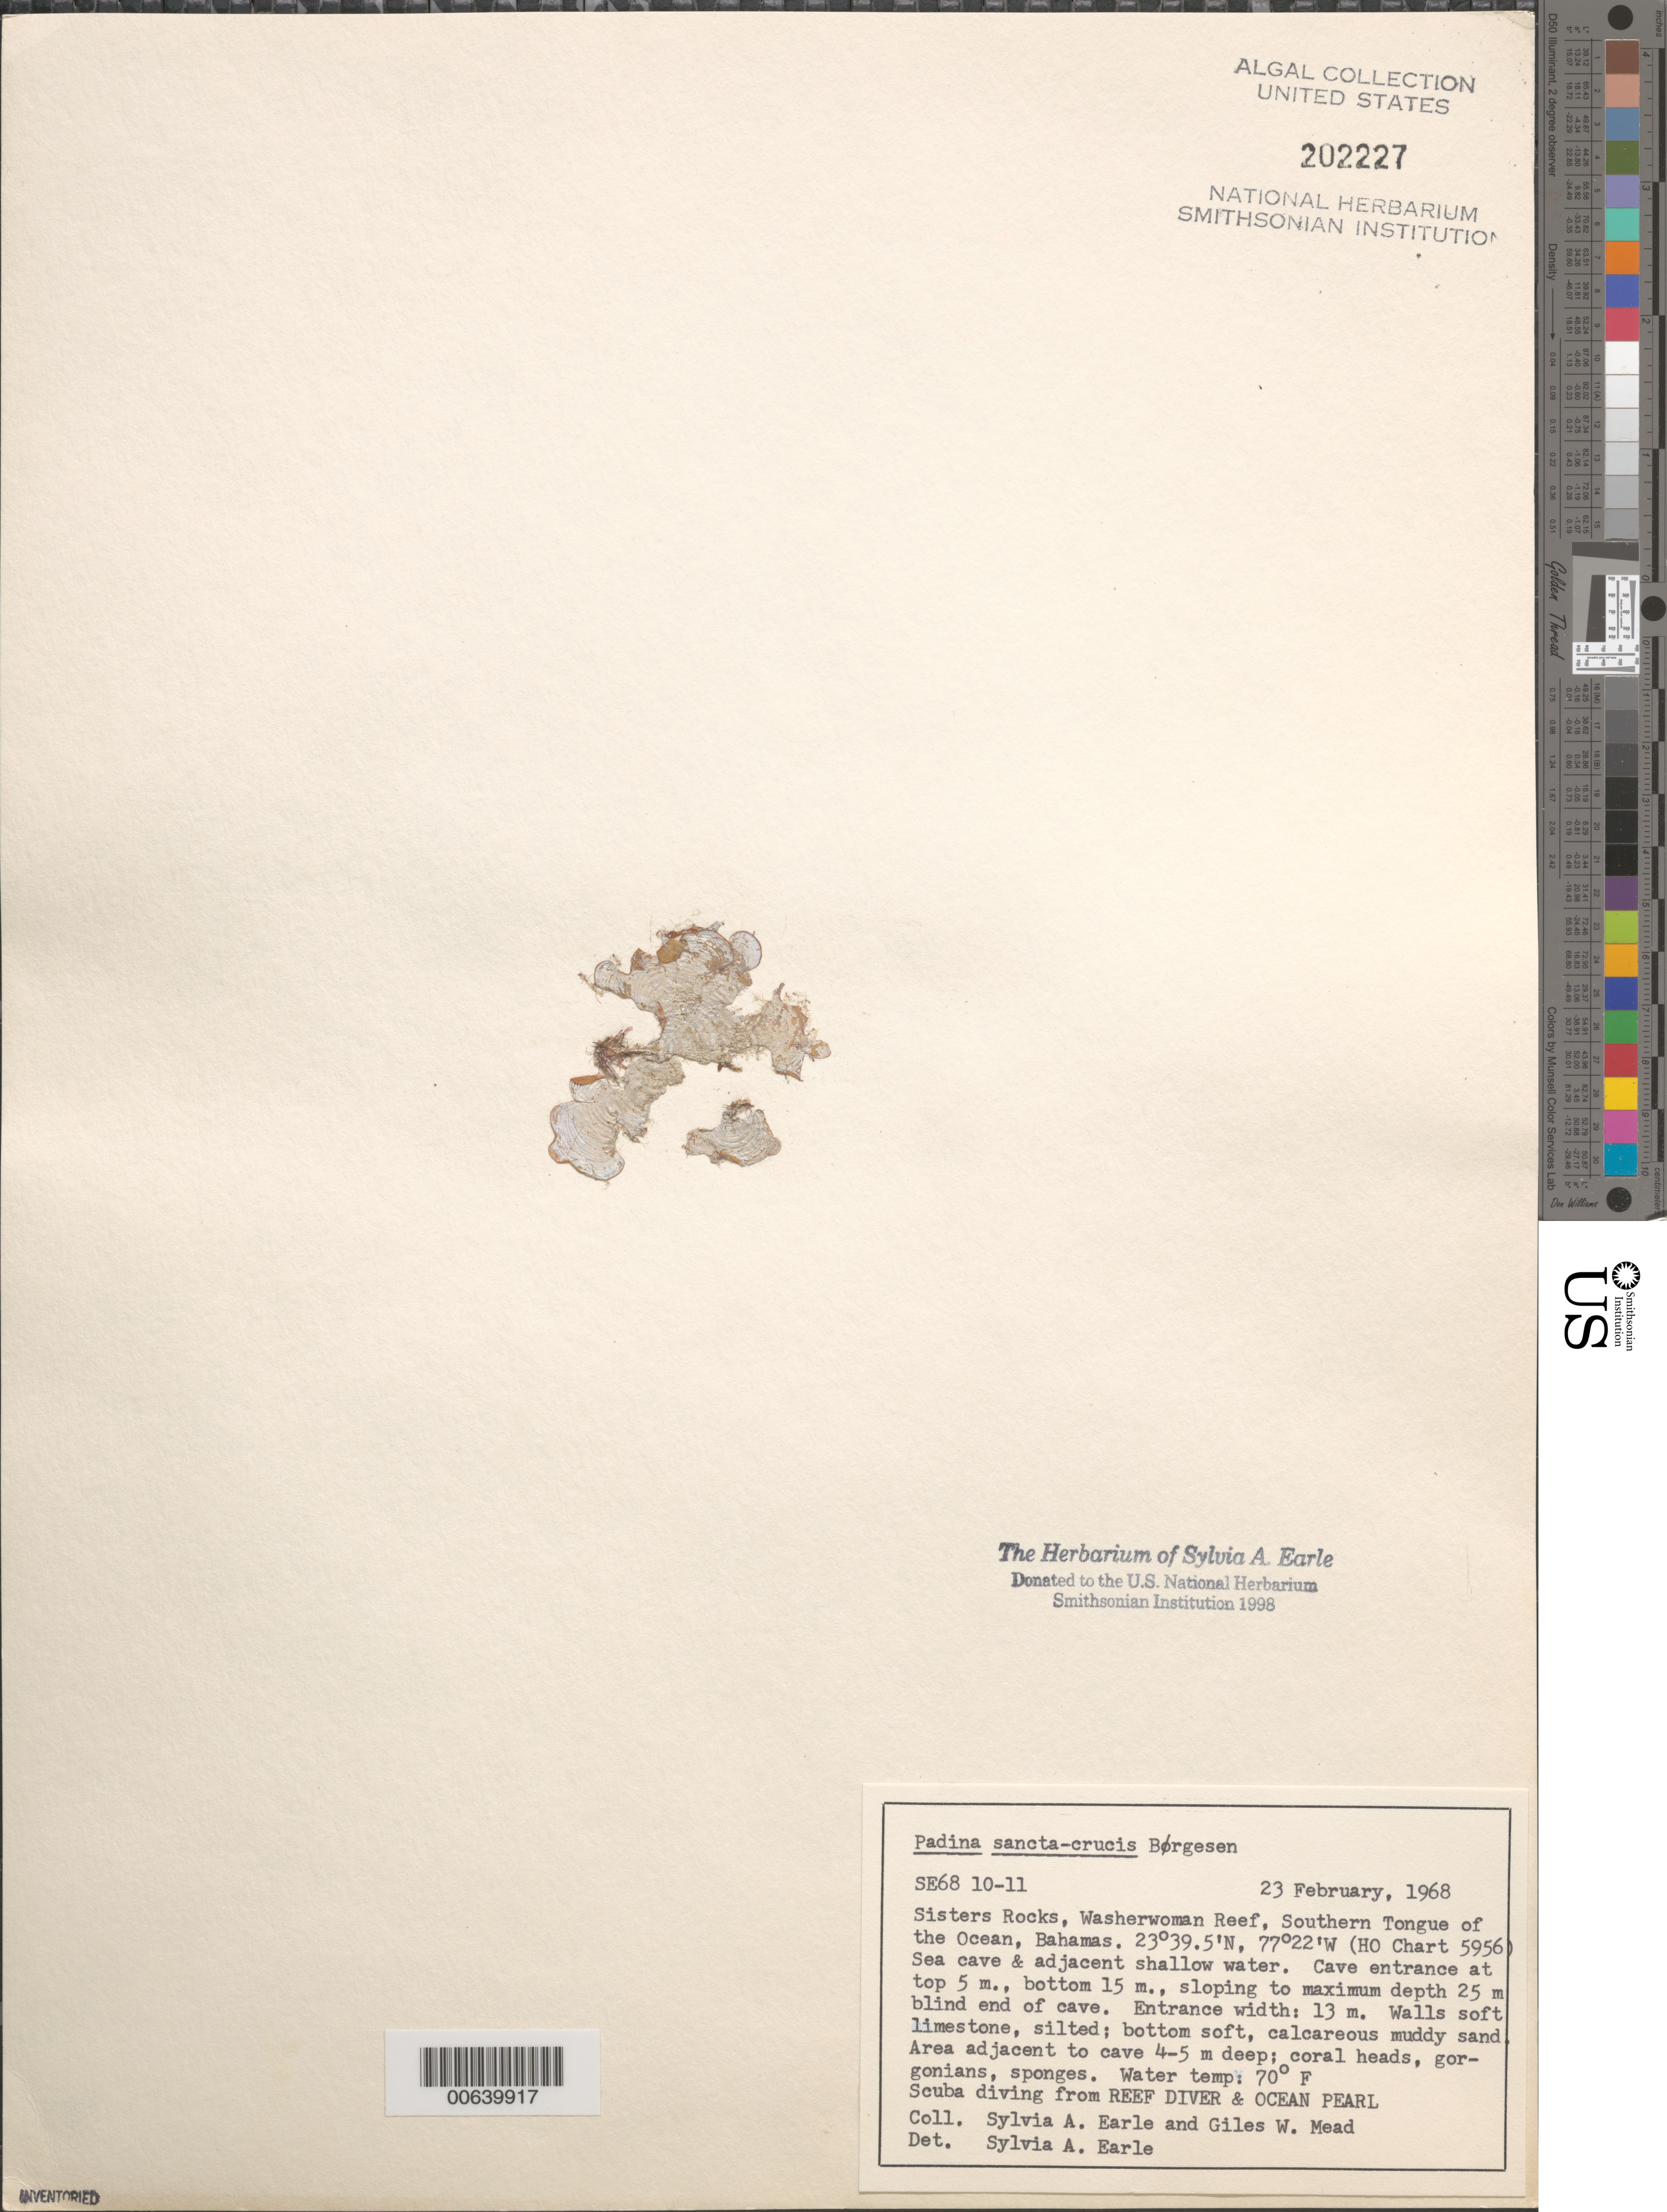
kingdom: Chromista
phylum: Ochrophyta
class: Phaeophyceae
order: Dictyotales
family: Dictyotaceae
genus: Padina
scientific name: Padina sanctae-crucis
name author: Børgesen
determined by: Earle, S. A.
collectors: S. A. Earle & G. W. Mead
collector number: SE 6810-11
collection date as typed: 23 Feb 1968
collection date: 1968-02-23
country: Bahamas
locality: Sisters Rocks, Washerwoman Reef, Southern Tongue of the Ocean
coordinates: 23 39.5' N, 77 22' W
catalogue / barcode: US 202227